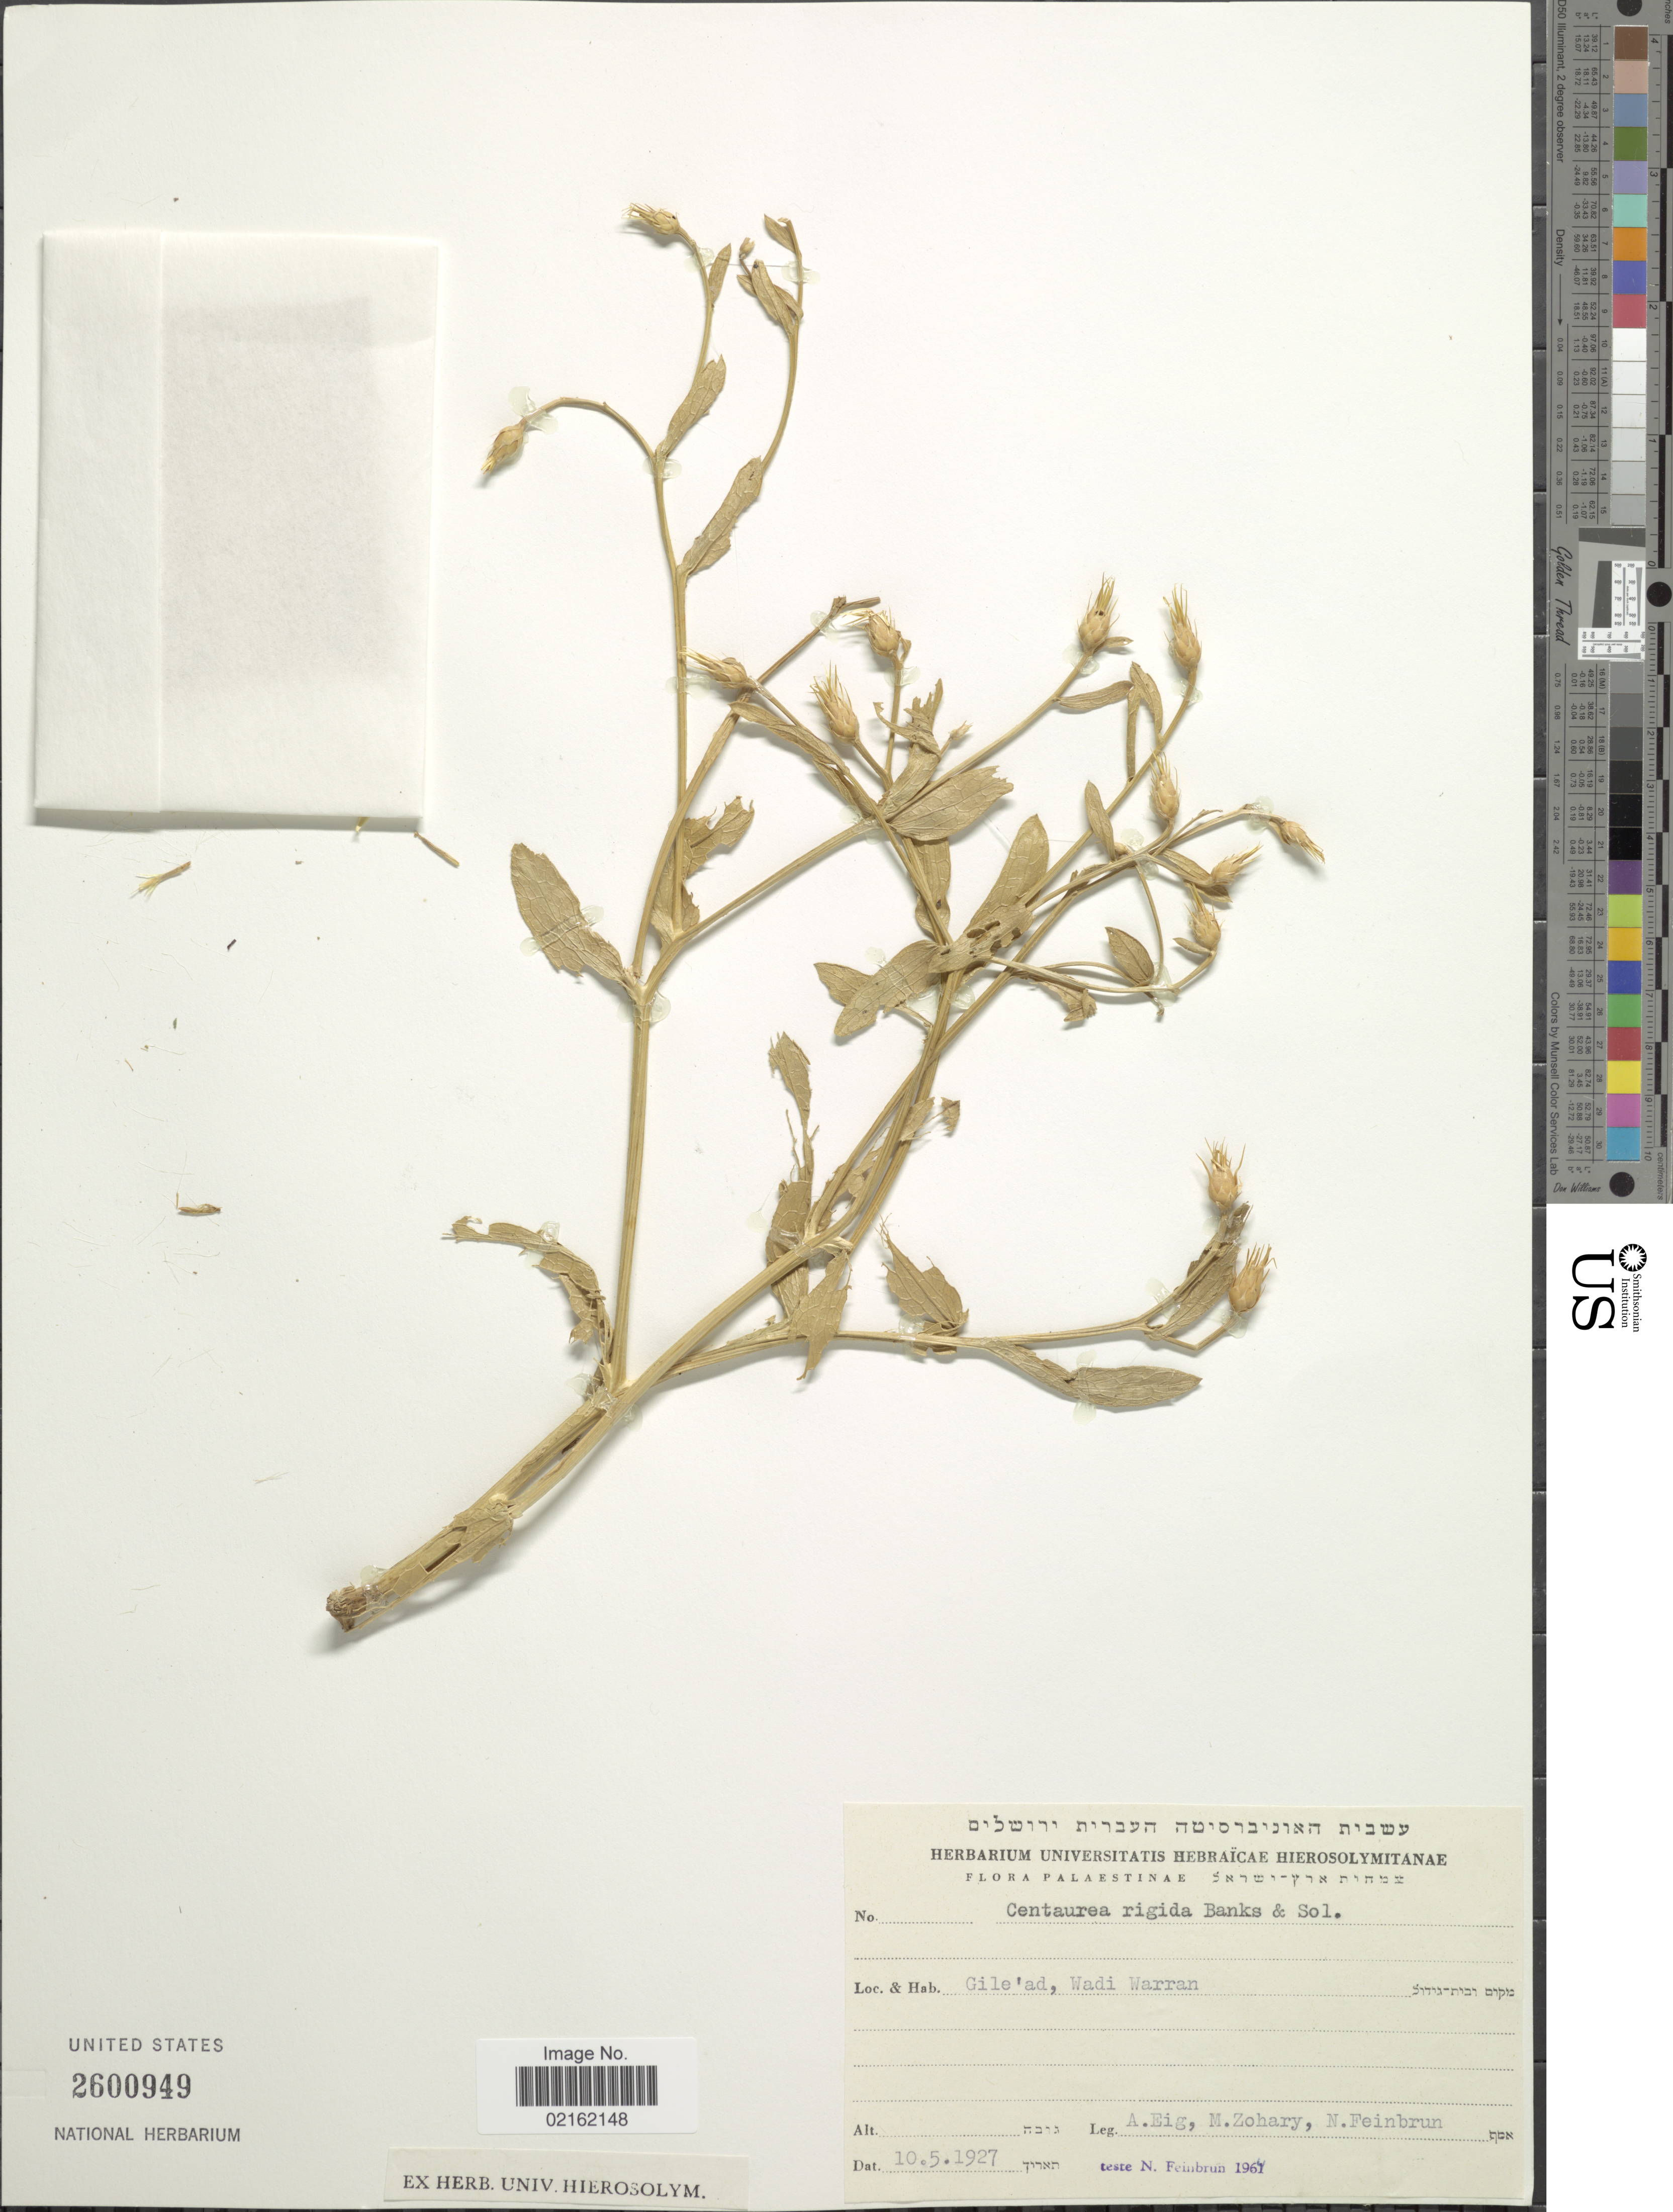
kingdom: Plantae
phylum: Tracheophyta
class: Magnoliopsida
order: Asterales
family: Asteraceae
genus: Centaurea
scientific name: Centaurea rigida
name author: Banks & Sol.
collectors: A. Eig, M. Zohary & N. Feinbrun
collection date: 1927-05-10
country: Israel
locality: Palaestinea, Gile'ad, Wadi Warren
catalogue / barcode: US 2600949